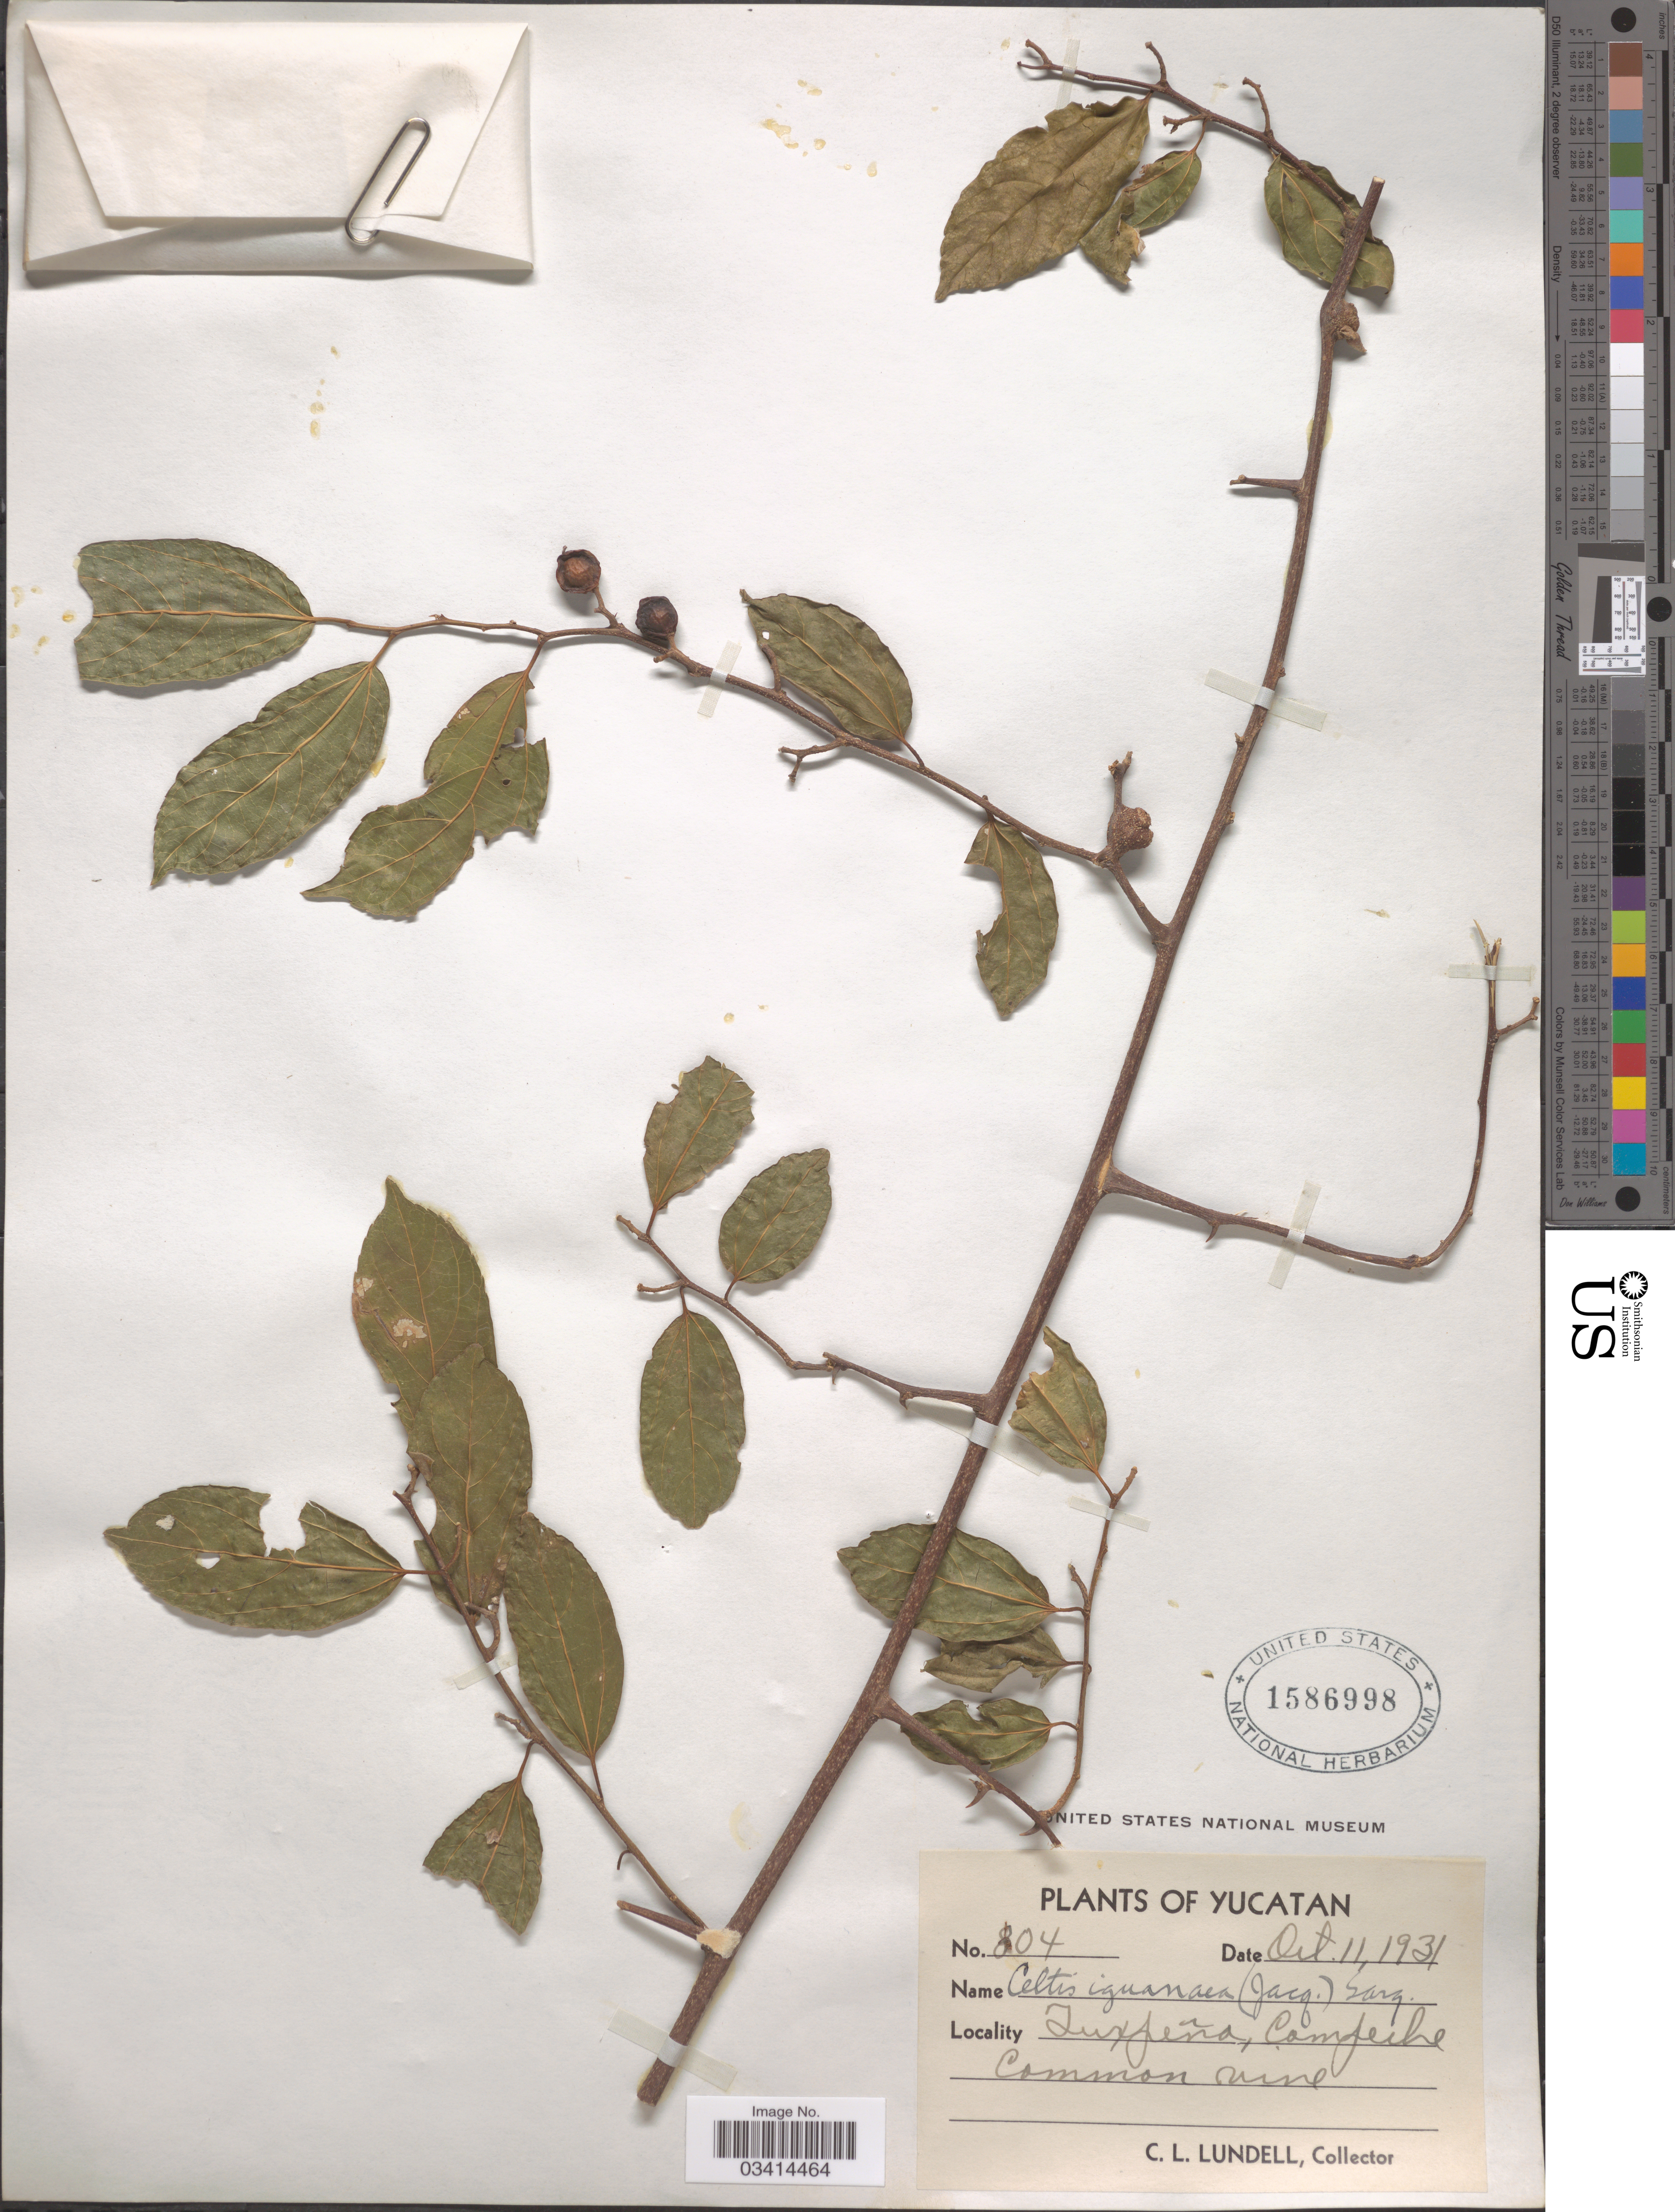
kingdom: Plantae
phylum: Tracheophyta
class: Magnoliopsida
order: Rosales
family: Cannabaceae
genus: Celtis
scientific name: Celtis iguanaea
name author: (Jacq.) Sarg.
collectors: C. L. Lundell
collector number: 804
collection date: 1931-10-11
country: Mexico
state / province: Campeche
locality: Yucatan, Tuxpeña.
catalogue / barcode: US 1586998